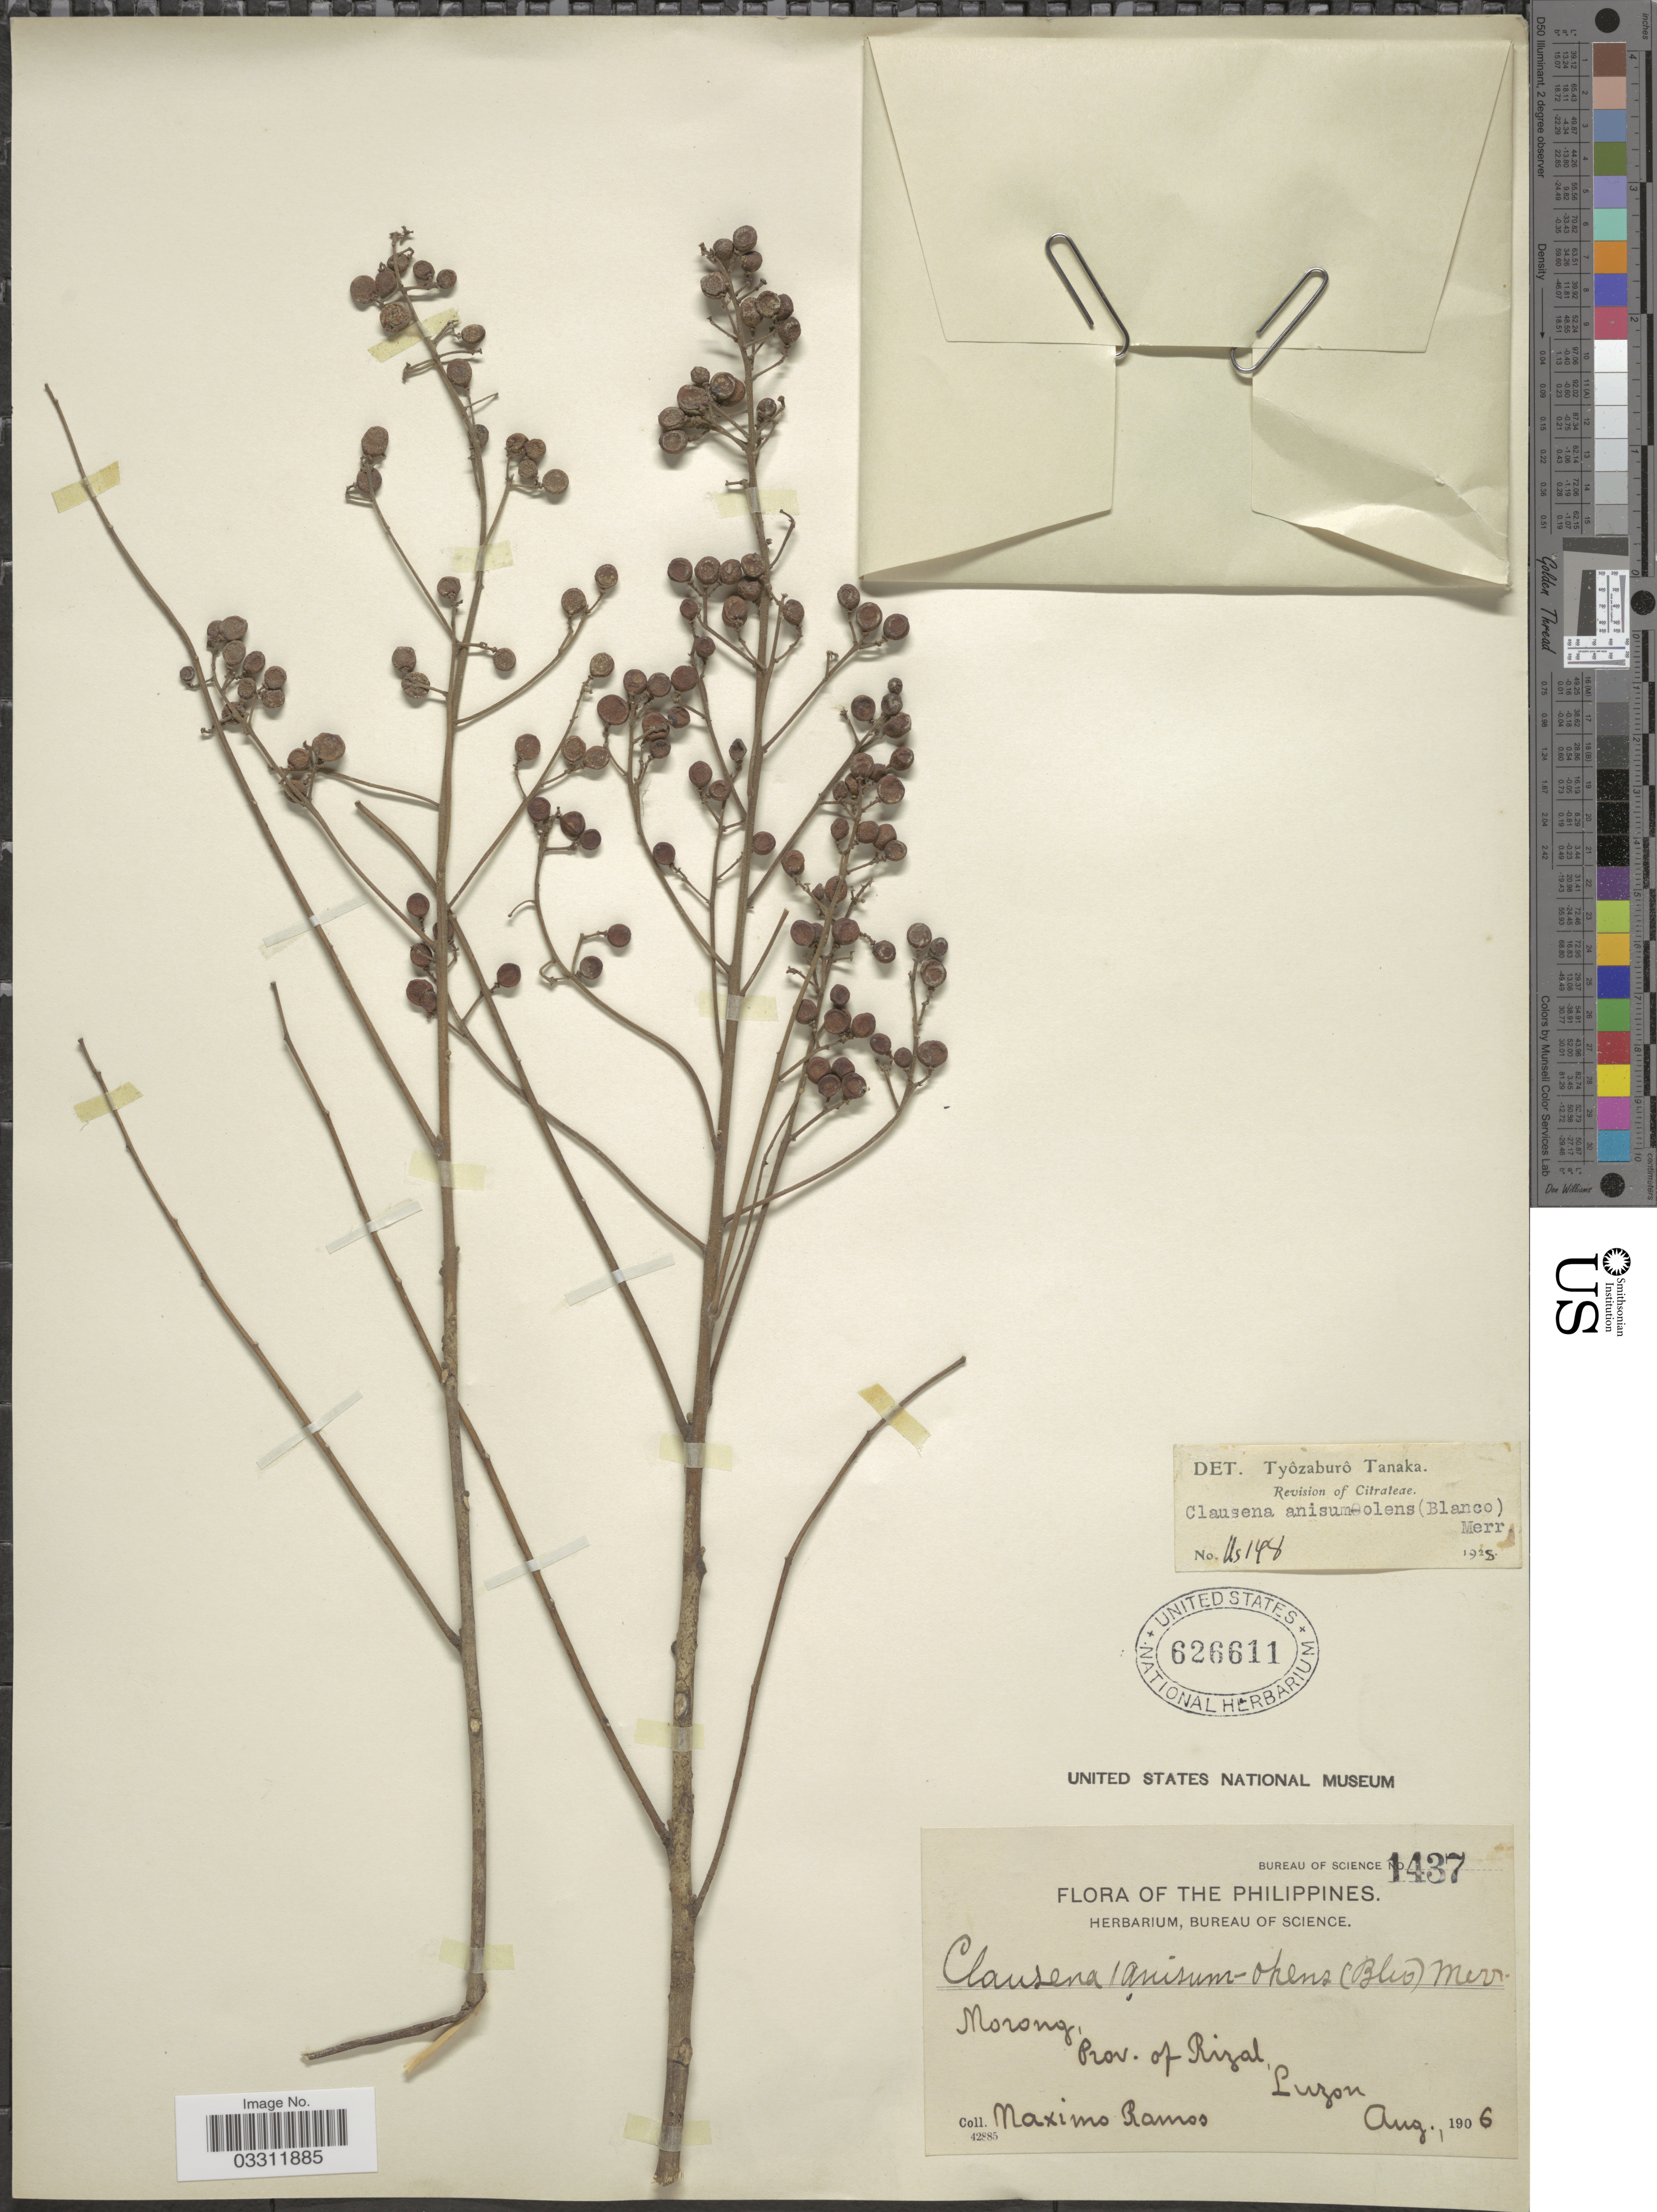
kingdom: Plantae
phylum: Tracheophyta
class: Magnoliopsida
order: Sapindales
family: Rutaceae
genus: Clausena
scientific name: Clausena anisum-olens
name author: (Blume) Merr.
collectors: M. Ramos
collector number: Bureau of Science 1437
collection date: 1906-08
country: Philippines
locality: Morong, Prov. of Rizal. Luzon.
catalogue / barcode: US 626611